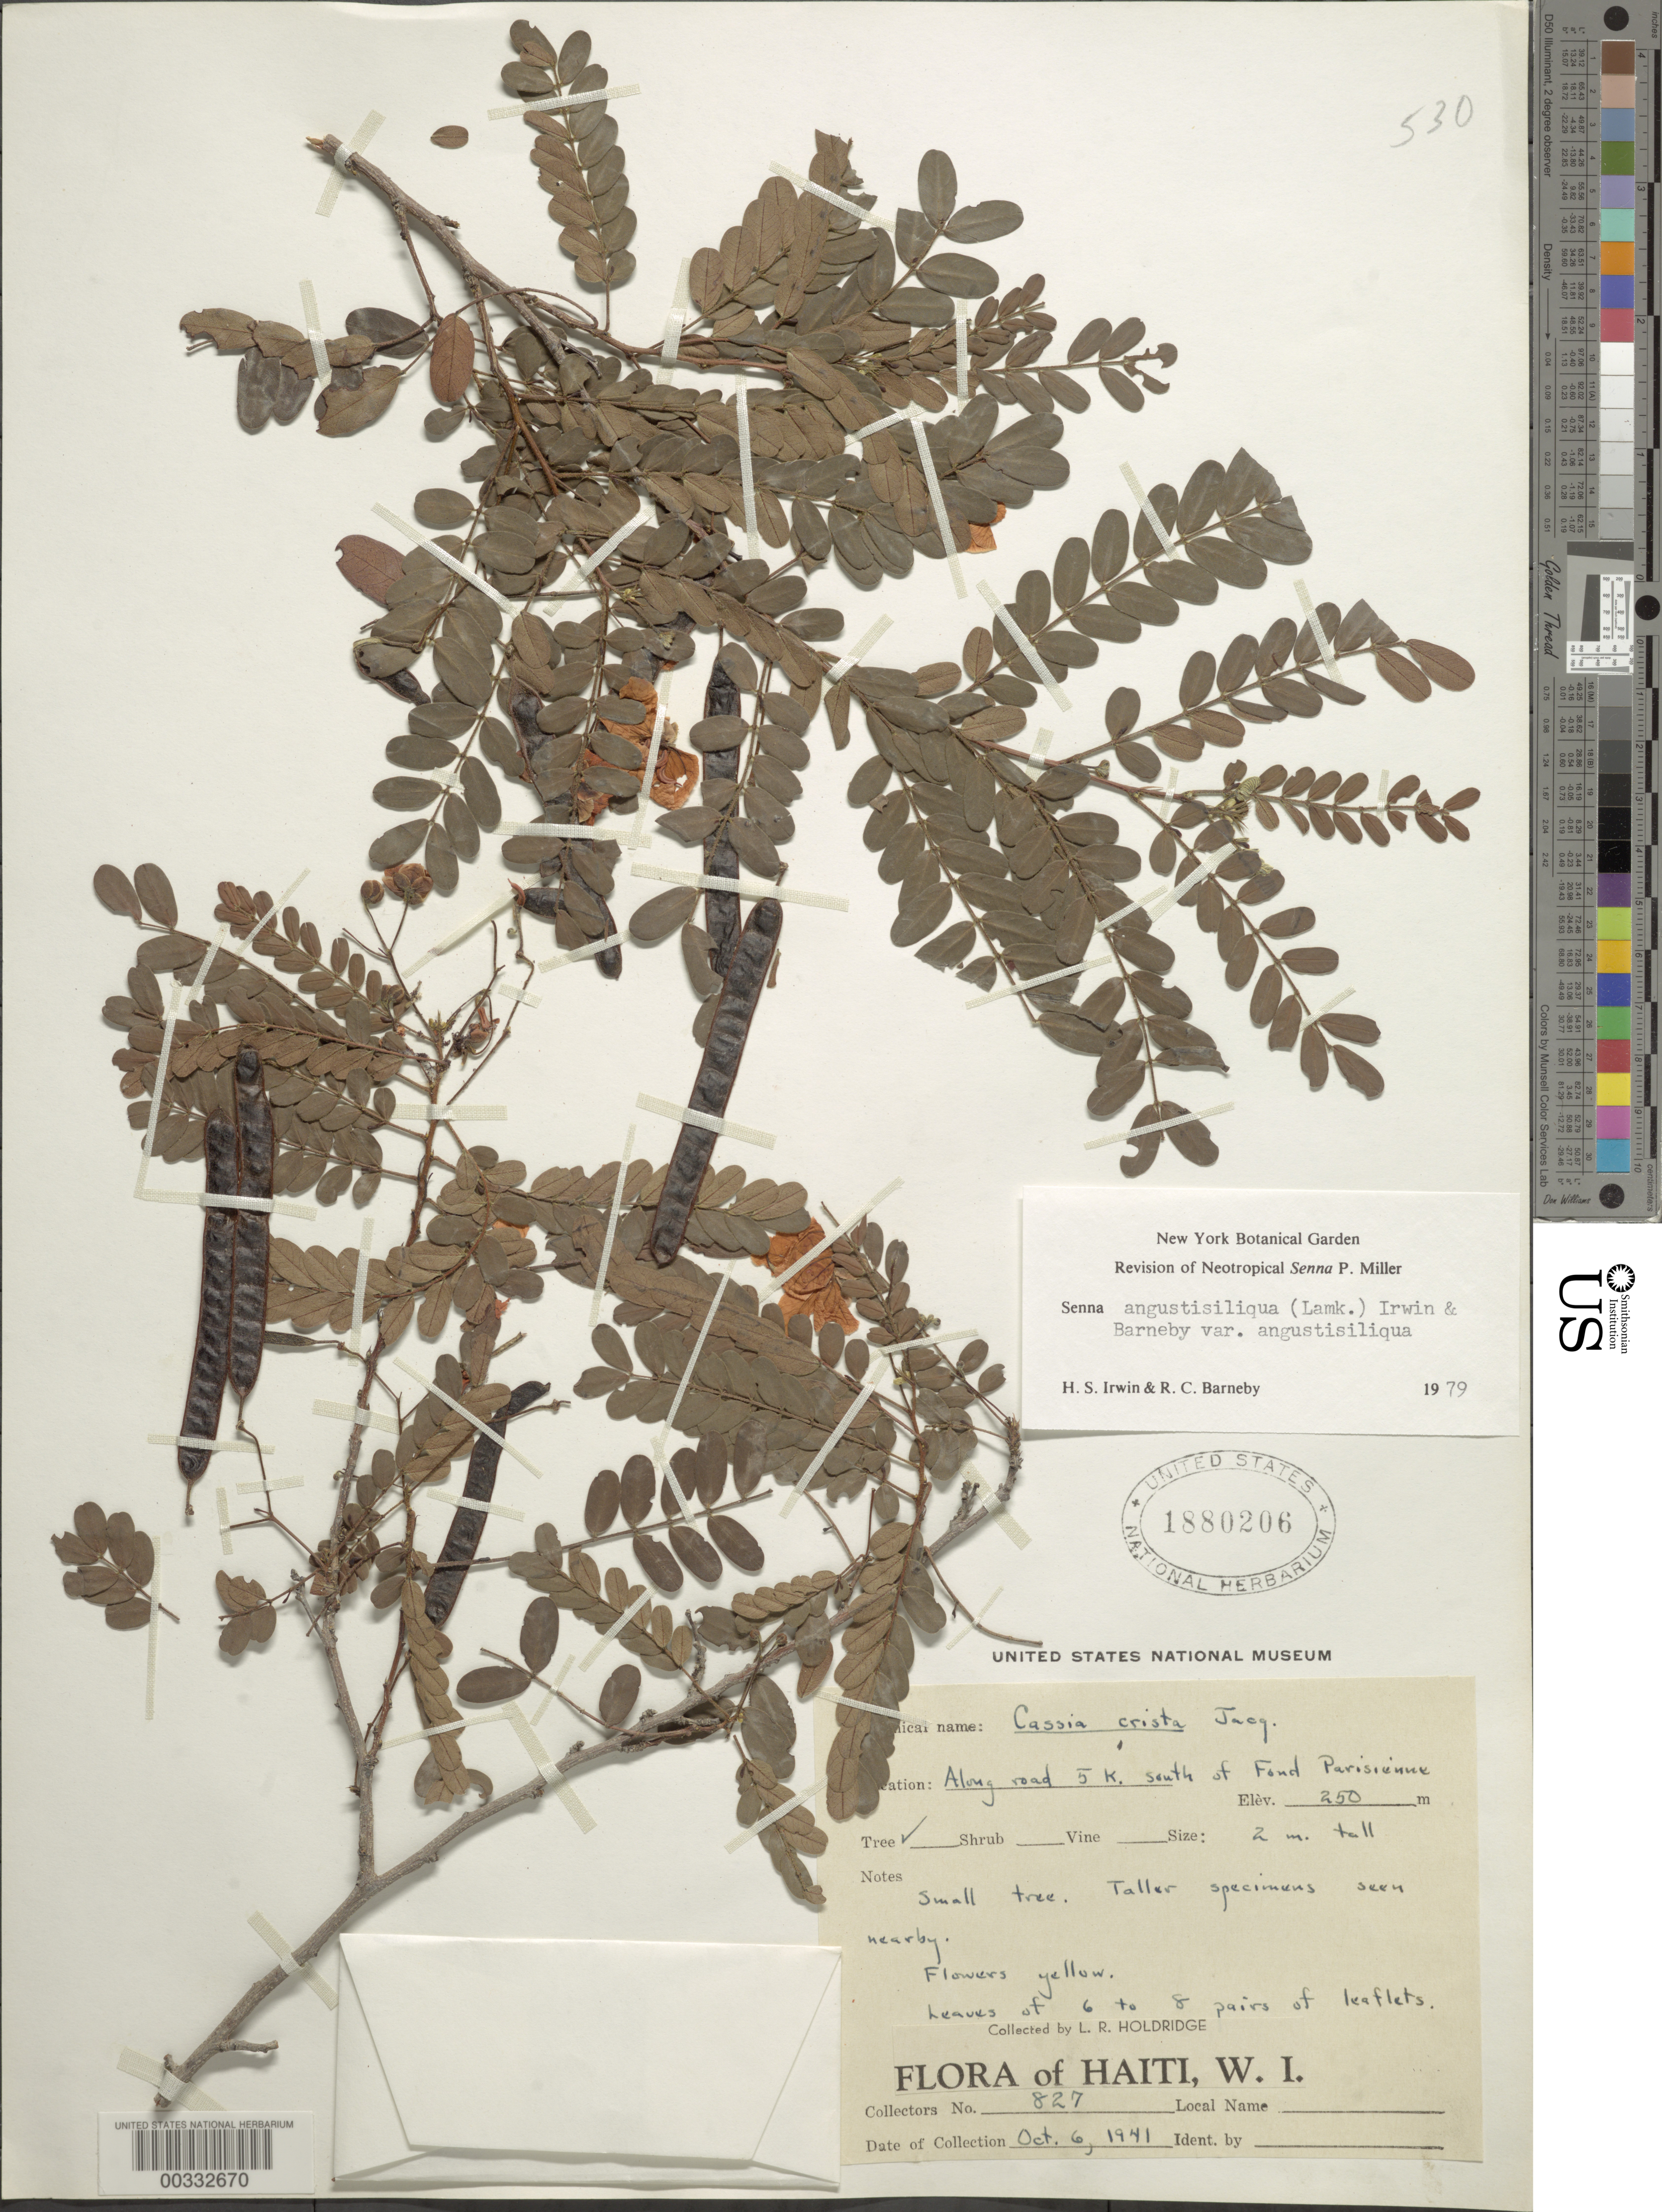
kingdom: Plantae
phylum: Tracheophyta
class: Magnoliopsida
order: Fabales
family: Fabaceae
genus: Senna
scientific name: Senna angustisiliqua var. angustisiliqua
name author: (Lam.) H.S. Irwin & Barneby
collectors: L. Holdridge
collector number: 827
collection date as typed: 06 Oct 1941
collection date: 1941-10-06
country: Haiti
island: Hispaniola Island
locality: Along road 5 km s of fond parisenne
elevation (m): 250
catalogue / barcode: US 1880206